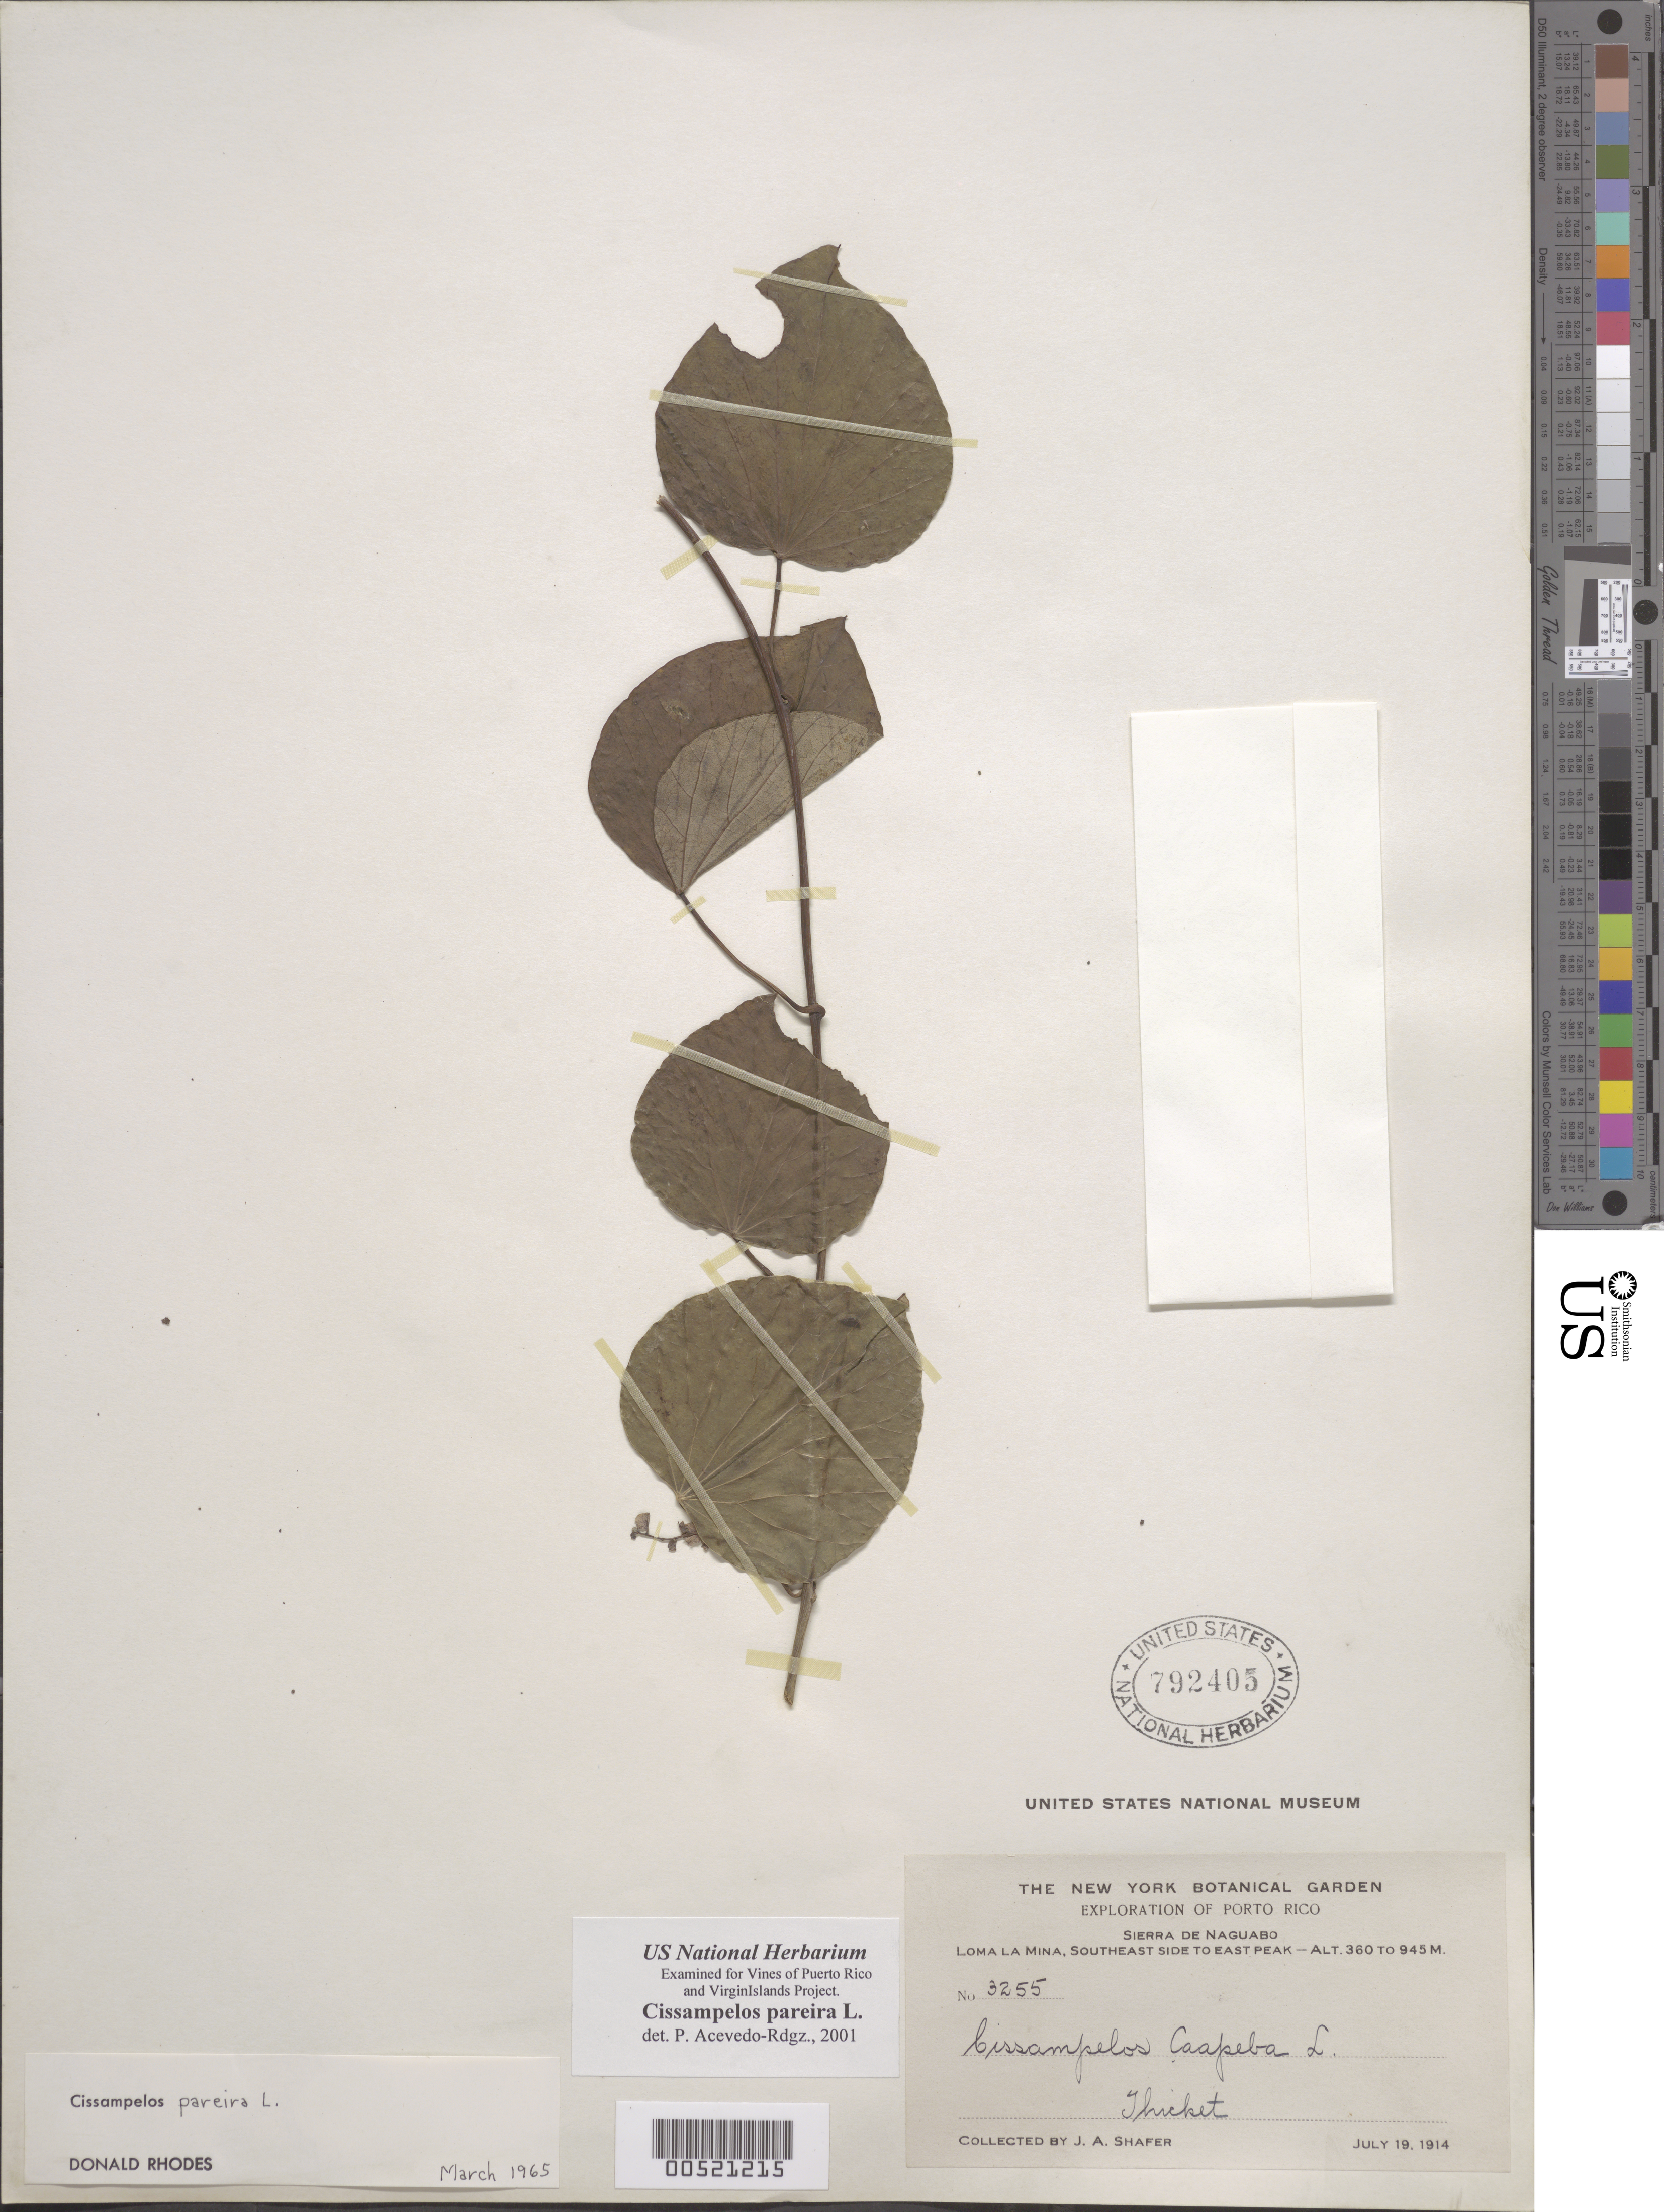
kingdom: Plantae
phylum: Tracheophyta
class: Magnoliopsida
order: Ranunculales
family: Menispermaceae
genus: Cissampelos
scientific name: Cissampelos pareira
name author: L.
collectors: J. A. Shafer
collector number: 3255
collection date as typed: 19 Jul 1914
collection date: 1914-07-19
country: Puerto Rico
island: Greater Antilles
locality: Sierra de Naguabo. Loma la Mina, SE side to East Peak. Thicket.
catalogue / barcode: US 792405